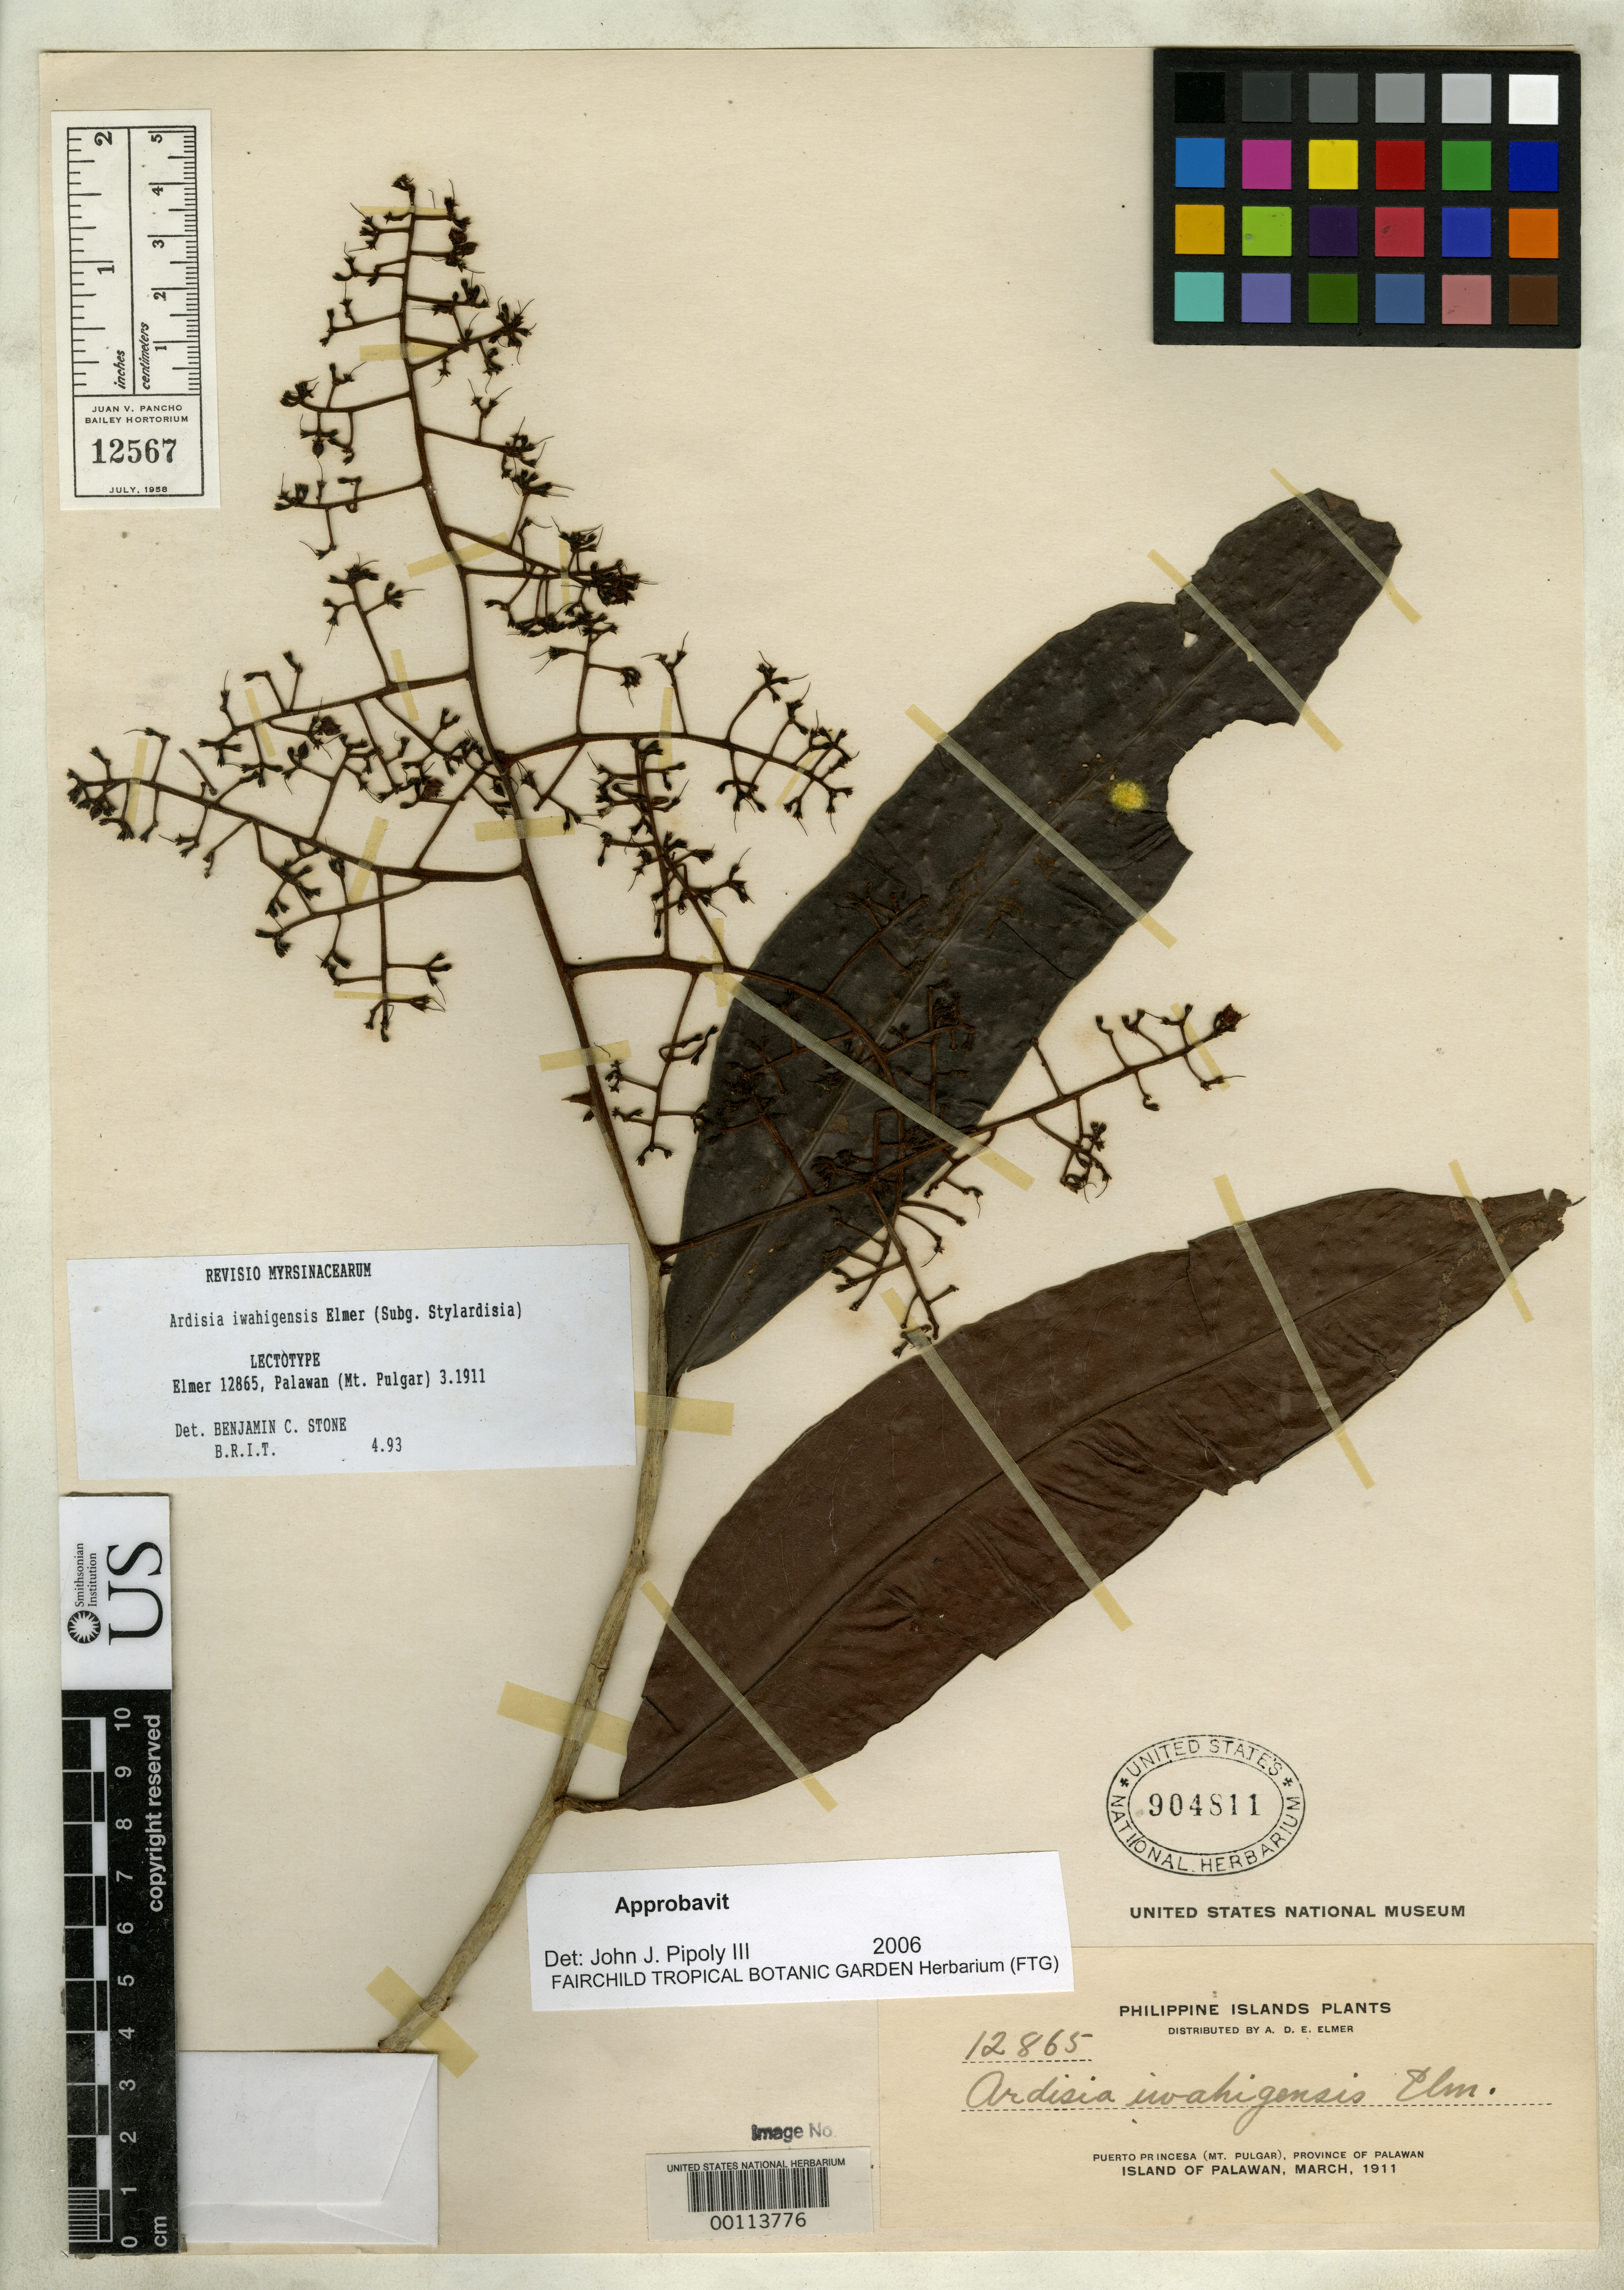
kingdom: Plantae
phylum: Tracheophyta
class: Magnoliopsida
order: Ericales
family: Primulaceae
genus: Ardisia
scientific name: Ardisia iwahigensis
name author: Elmer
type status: Isotype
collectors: A. D. E. Elmer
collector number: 12865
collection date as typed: Mar 1911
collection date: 1911-03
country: Philippines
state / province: Mimaropa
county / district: Palawan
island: Palawan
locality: Puerto Princesa (Mt. Pulgar), Province of Palawan, Island of Palawan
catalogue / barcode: US 904811